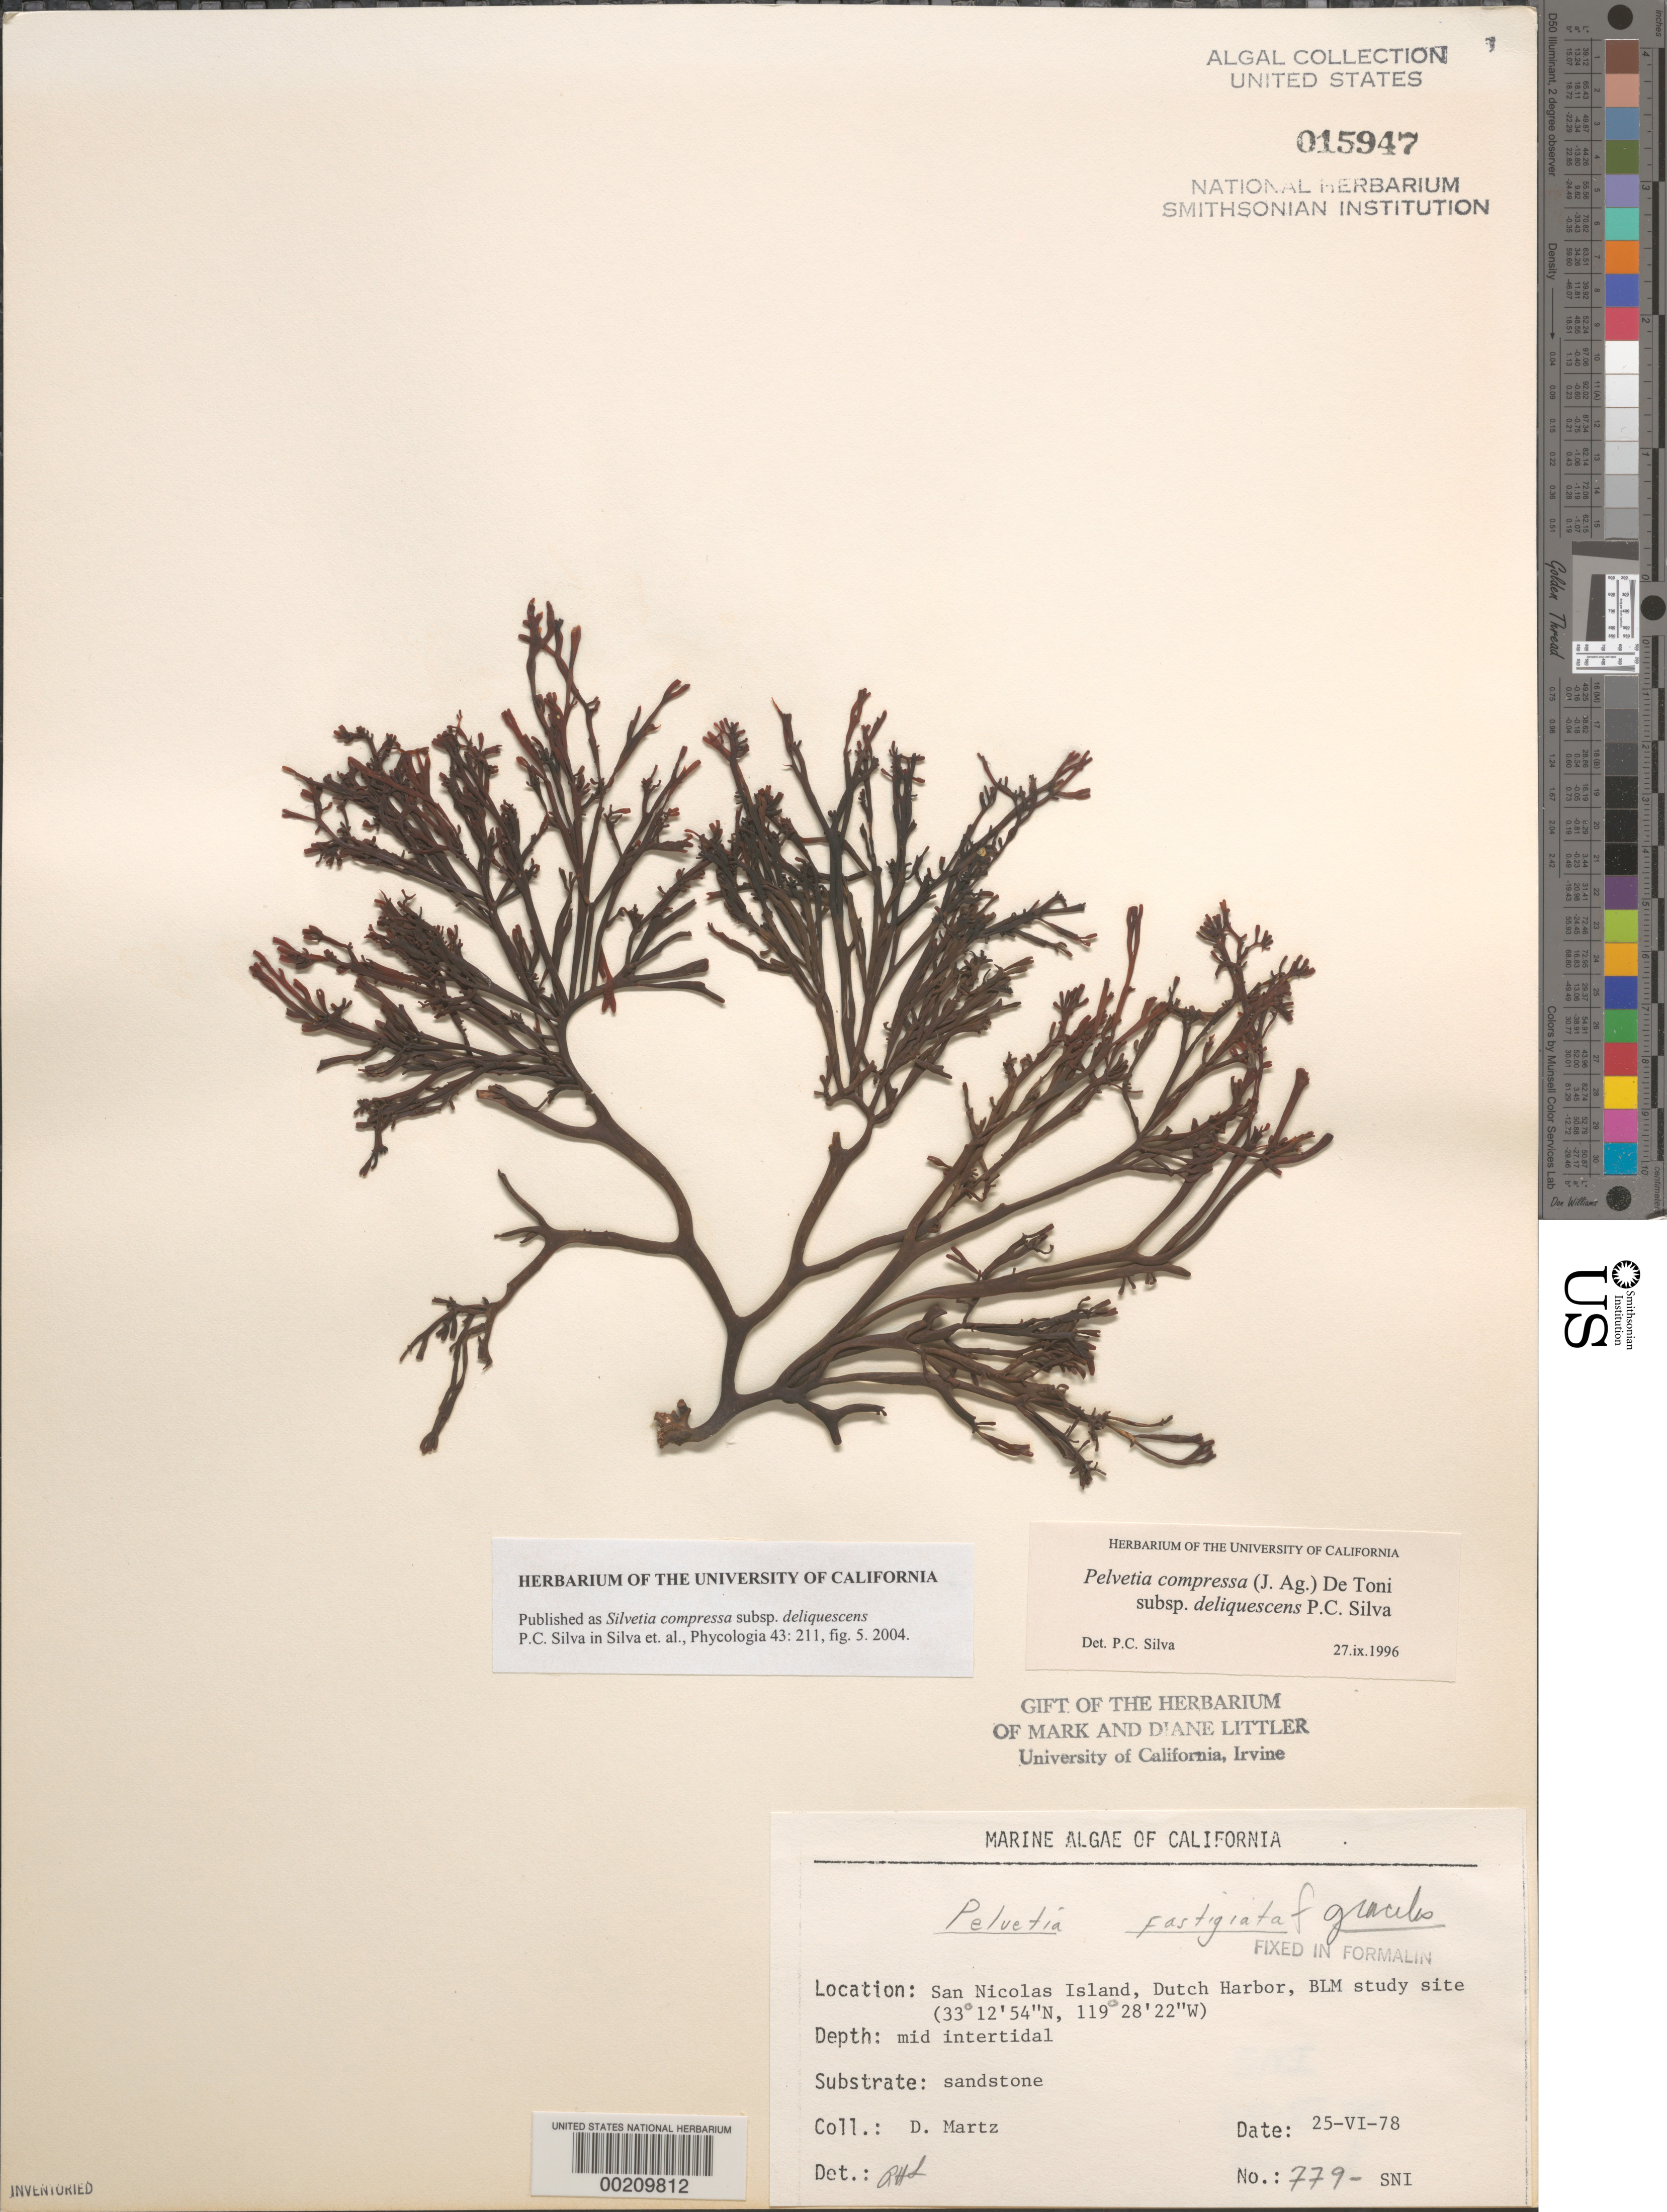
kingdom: Chromista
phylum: Ochrophyta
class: Phaeophyceae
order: Fucales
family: Fucaceae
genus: Silvetia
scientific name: Silvetia compressa subsp. deliquescens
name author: P.C. Silva in P.C. Silva et al.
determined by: Silva, P. C.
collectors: D. Martz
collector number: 779-SNI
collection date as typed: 25 Jun 1978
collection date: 1978-06-25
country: United States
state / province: California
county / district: Ventura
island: San Nicolas Island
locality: Dutch Harbor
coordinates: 33 12'54"N, 119 28'22"W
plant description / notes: BLM-SOCALBIGHT Rocky Intertidal Survey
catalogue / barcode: US 15947